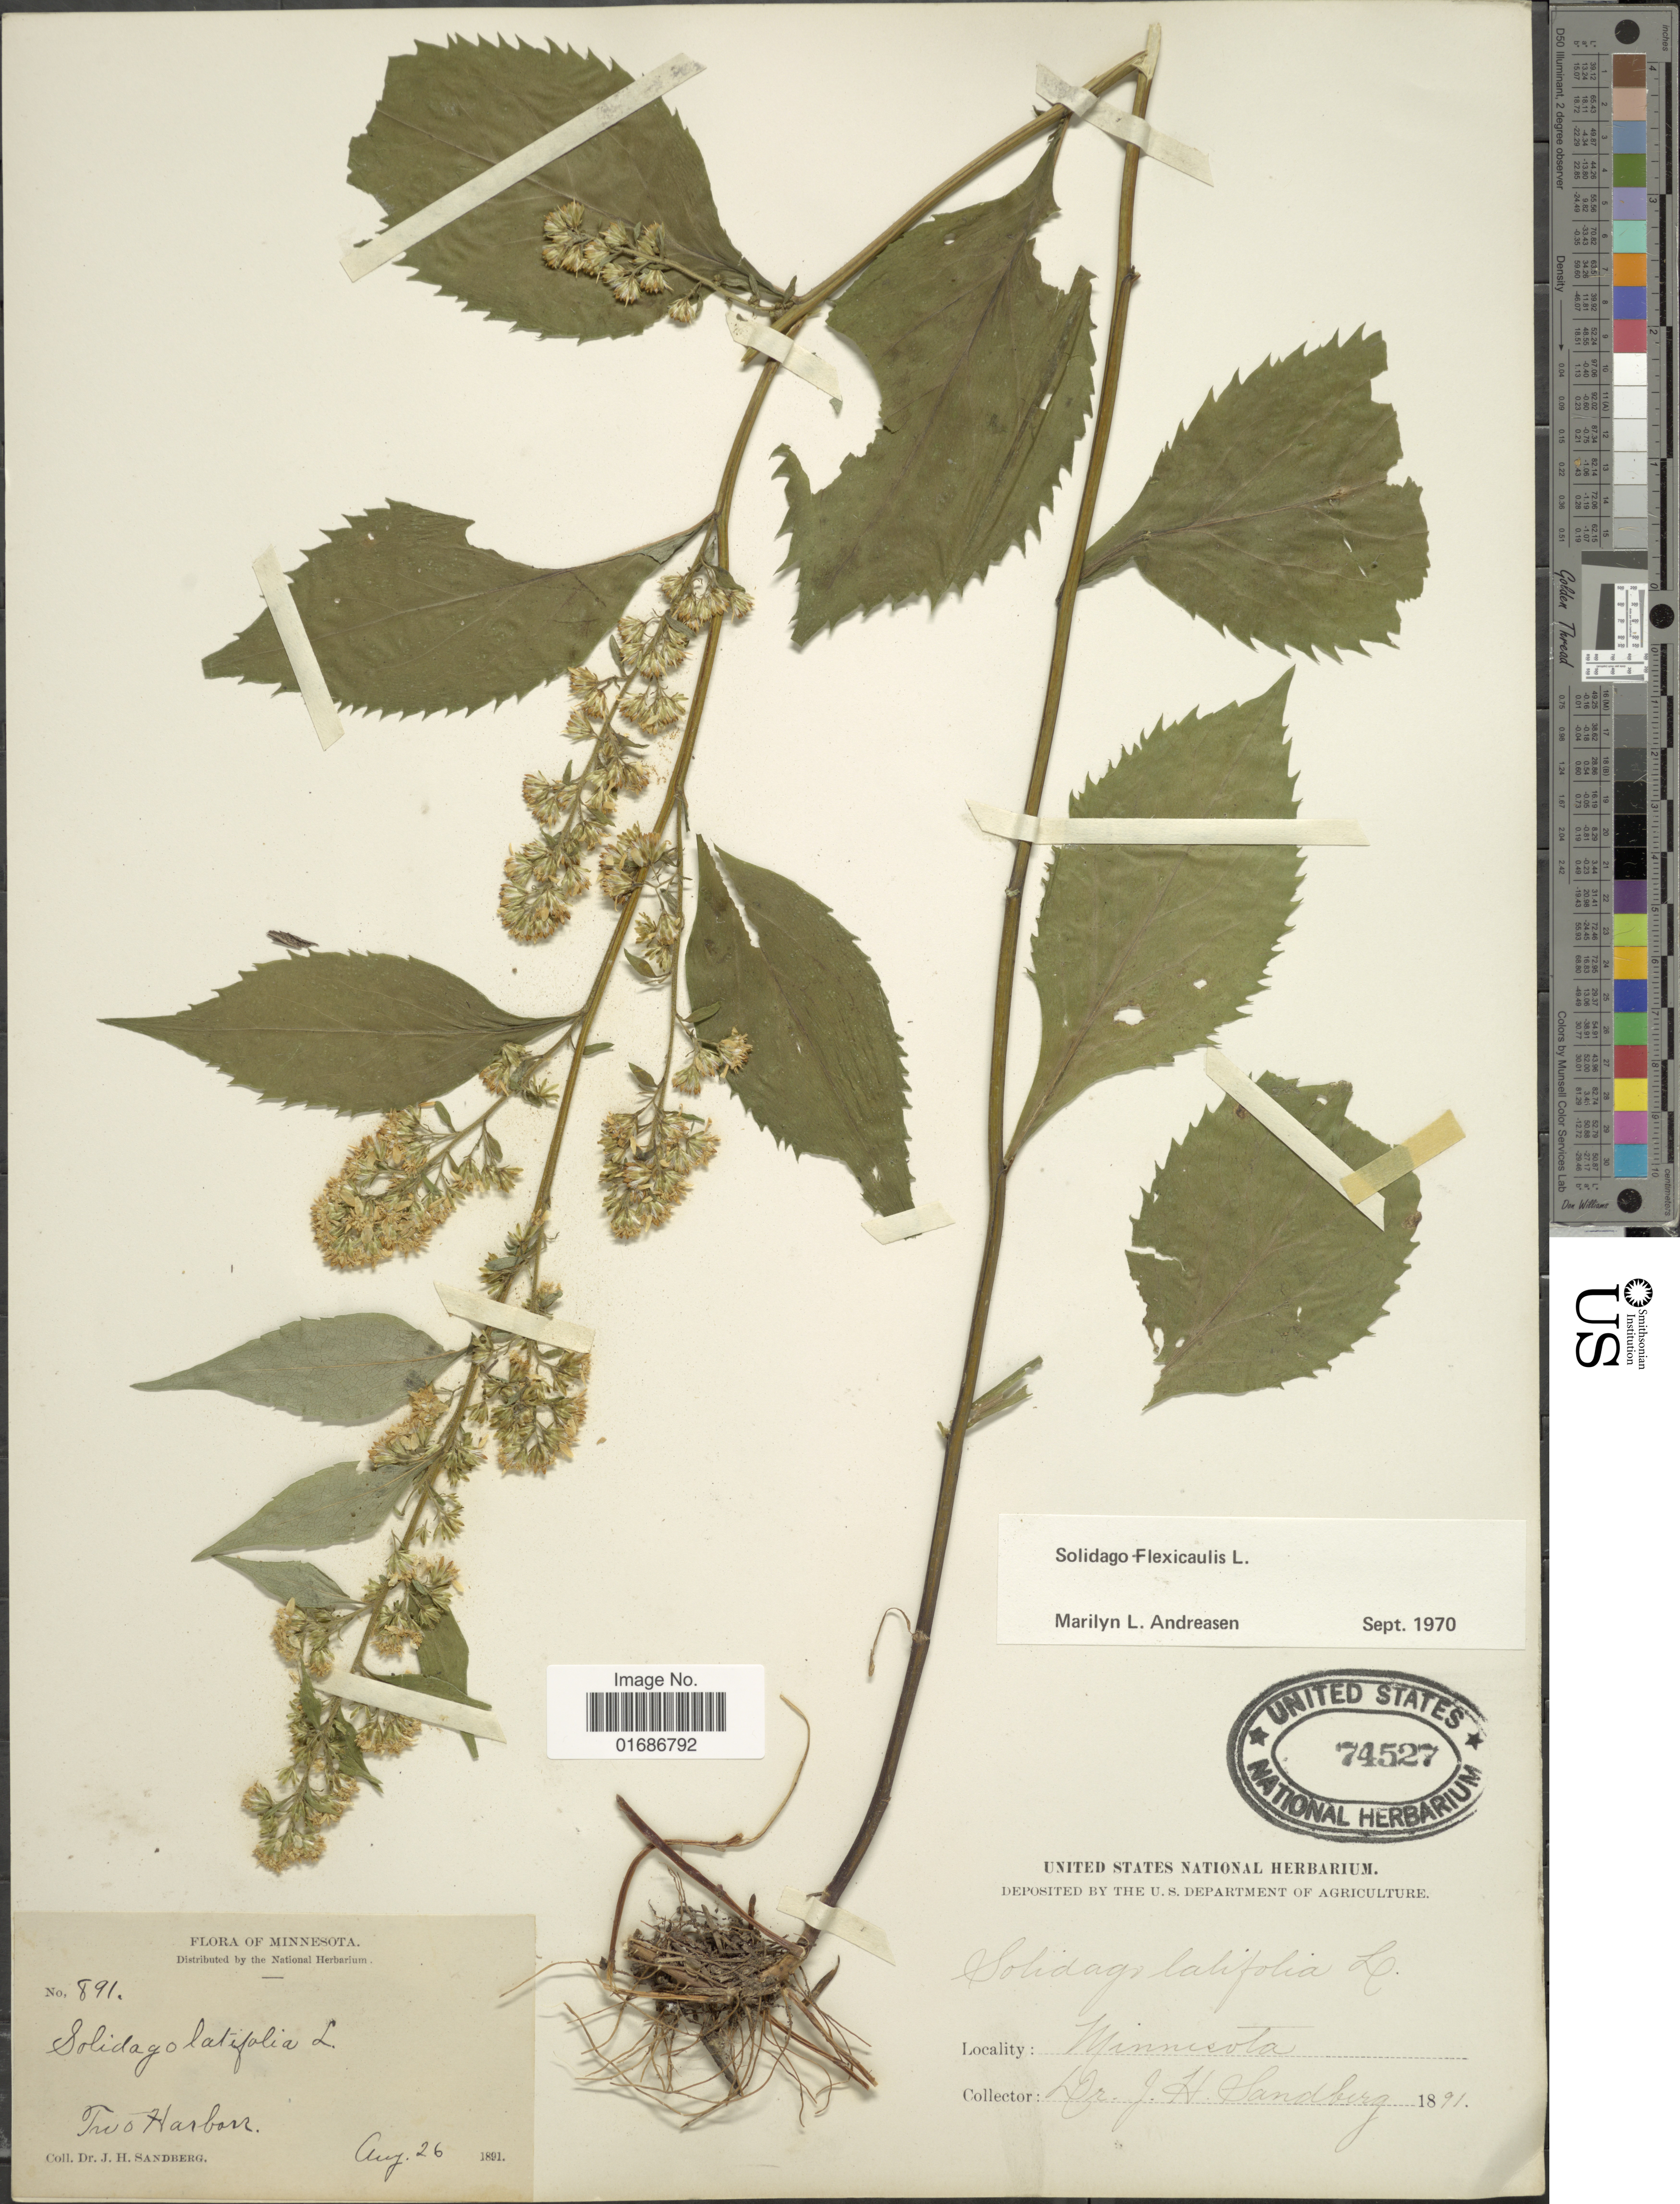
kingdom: Plantae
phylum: Tracheophyta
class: Magnoliopsida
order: Asterales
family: Asteraceae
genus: Solidago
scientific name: Solidago flexicaulis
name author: L.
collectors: J. H. Sandberg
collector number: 891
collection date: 1891-08-26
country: United States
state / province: Minnesota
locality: Tivo Harbor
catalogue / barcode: US 74527